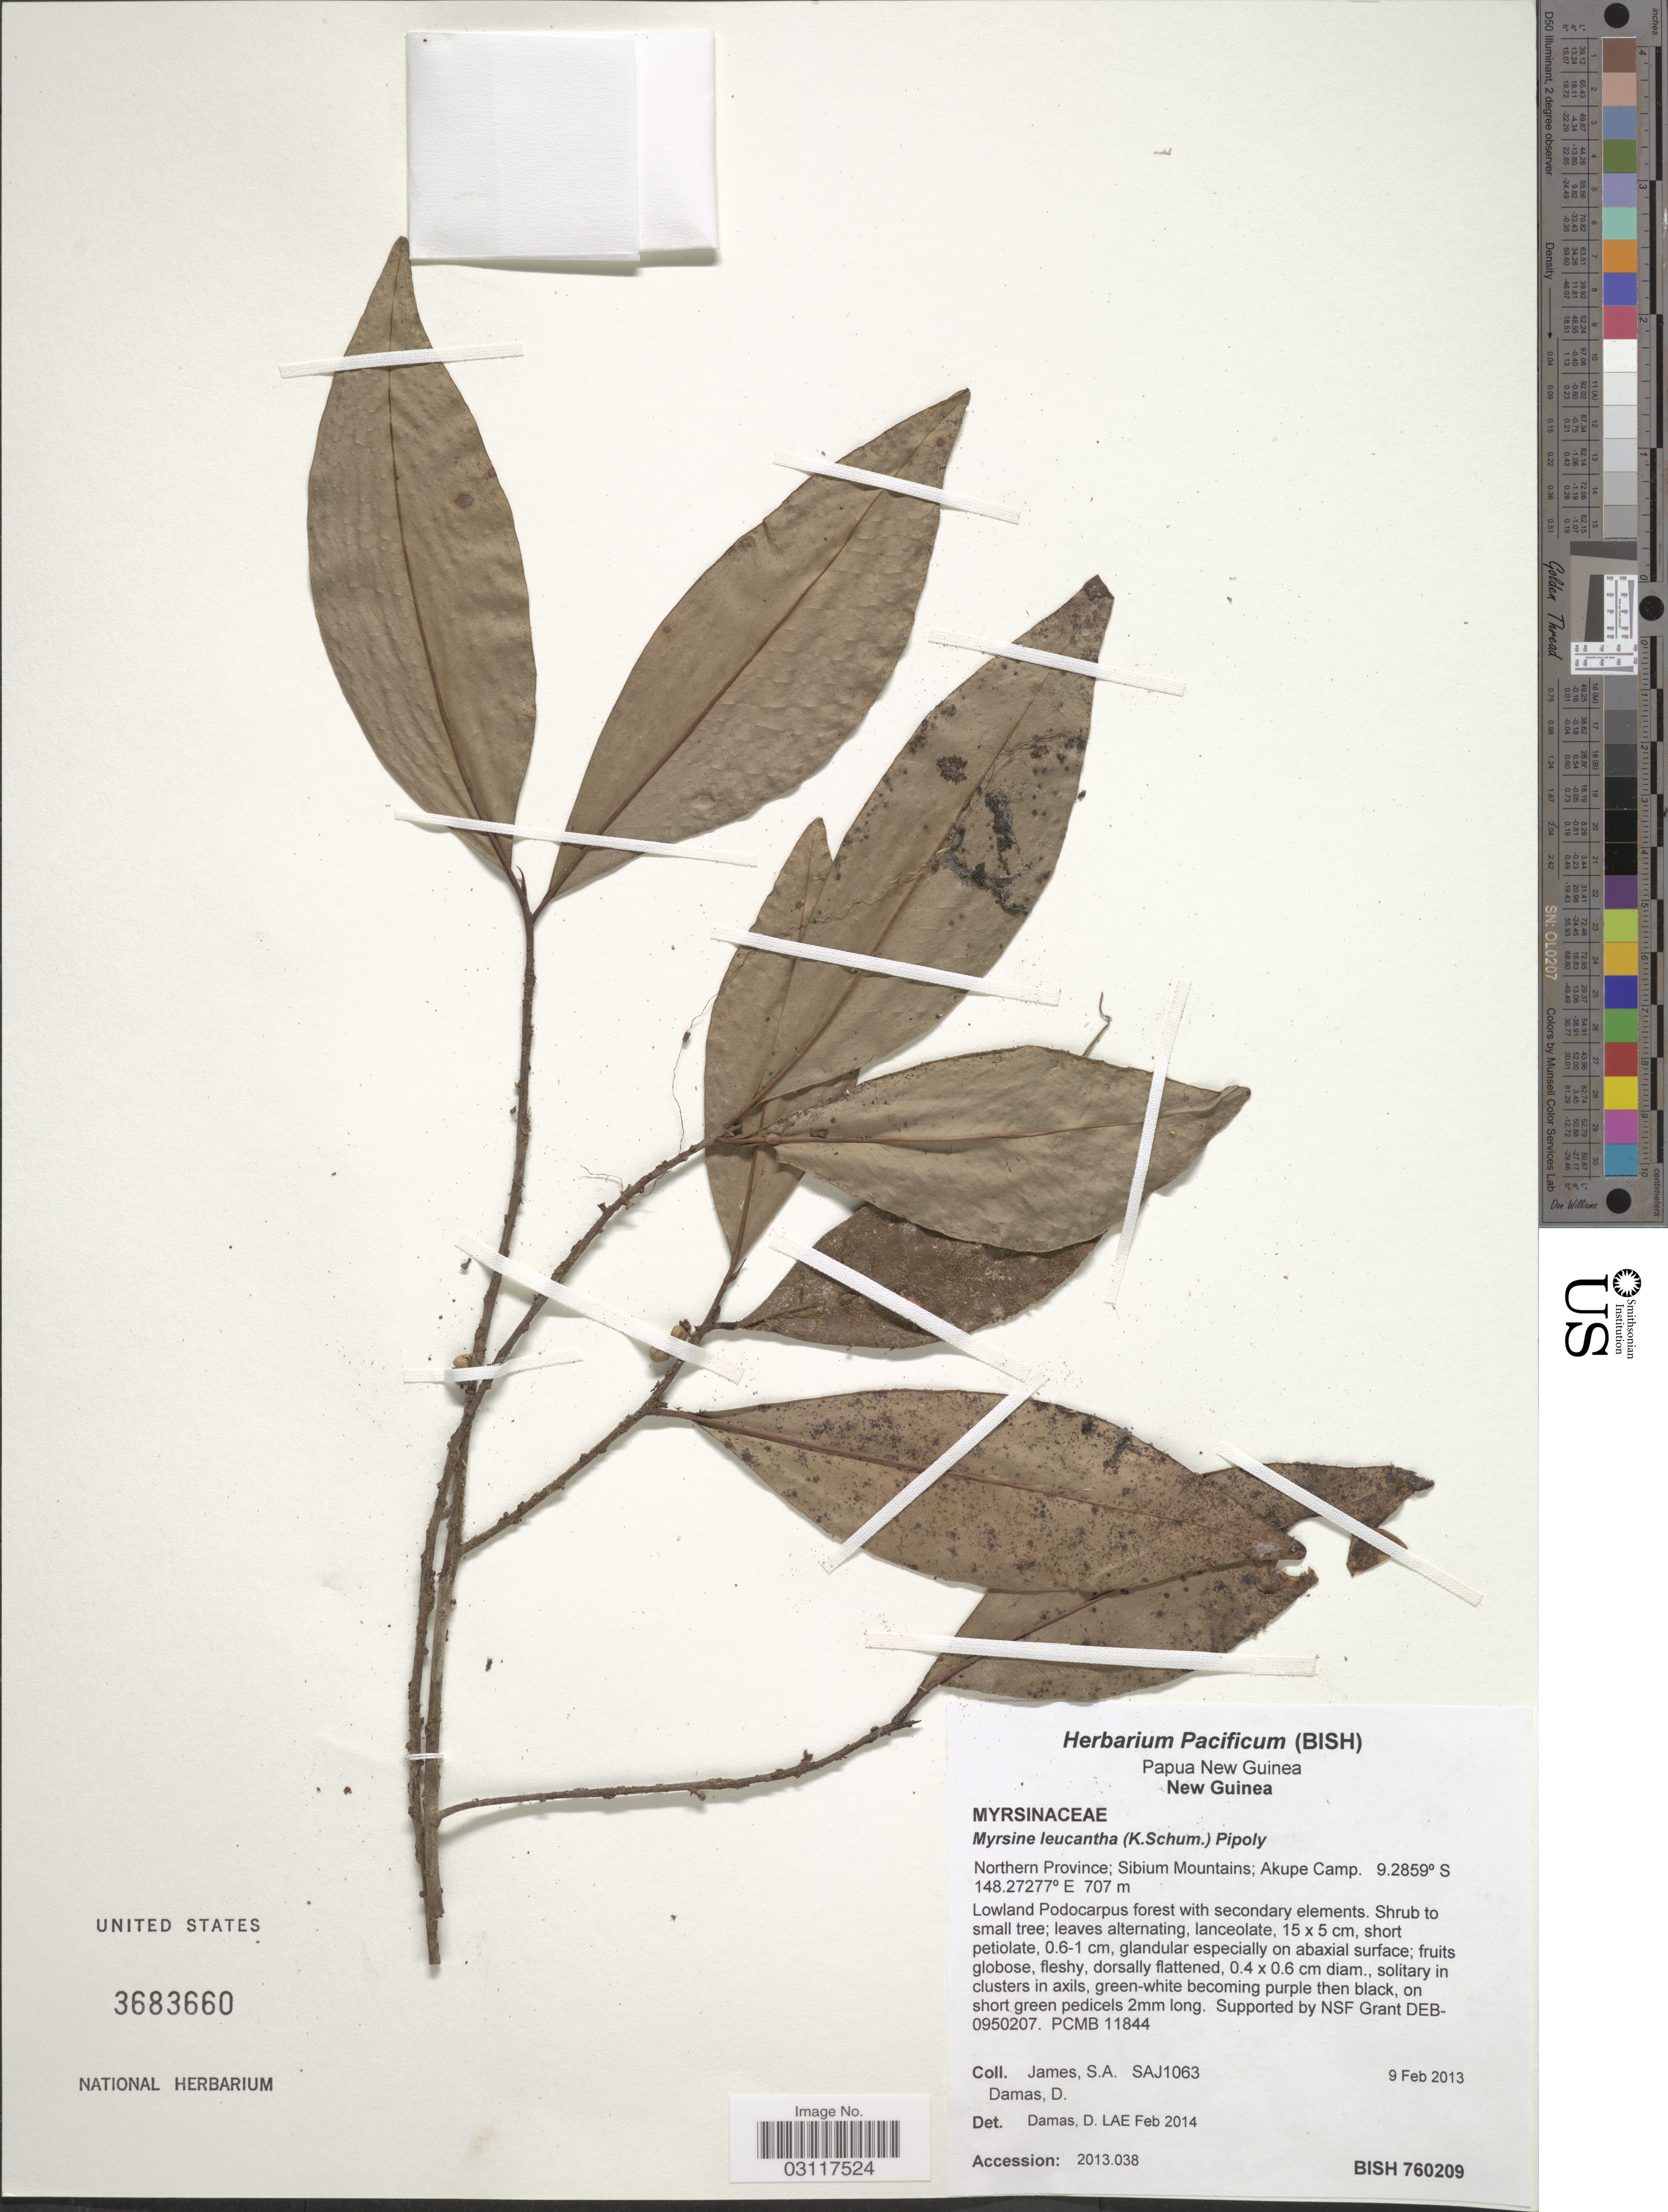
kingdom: Plantae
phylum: Tracheophyta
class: Magnoliopsida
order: Ericales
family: Primulaceae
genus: Myrsine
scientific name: Myrsine leucantha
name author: (K. Schum.) Pipoly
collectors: S. James & D. Damas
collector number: SAJ1063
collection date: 2013-02-09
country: Papua New Guinea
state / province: Northern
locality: New Guinea, Northern Province; Sibium Mountains; Akupe Camp.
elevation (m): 707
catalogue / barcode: US 3683660